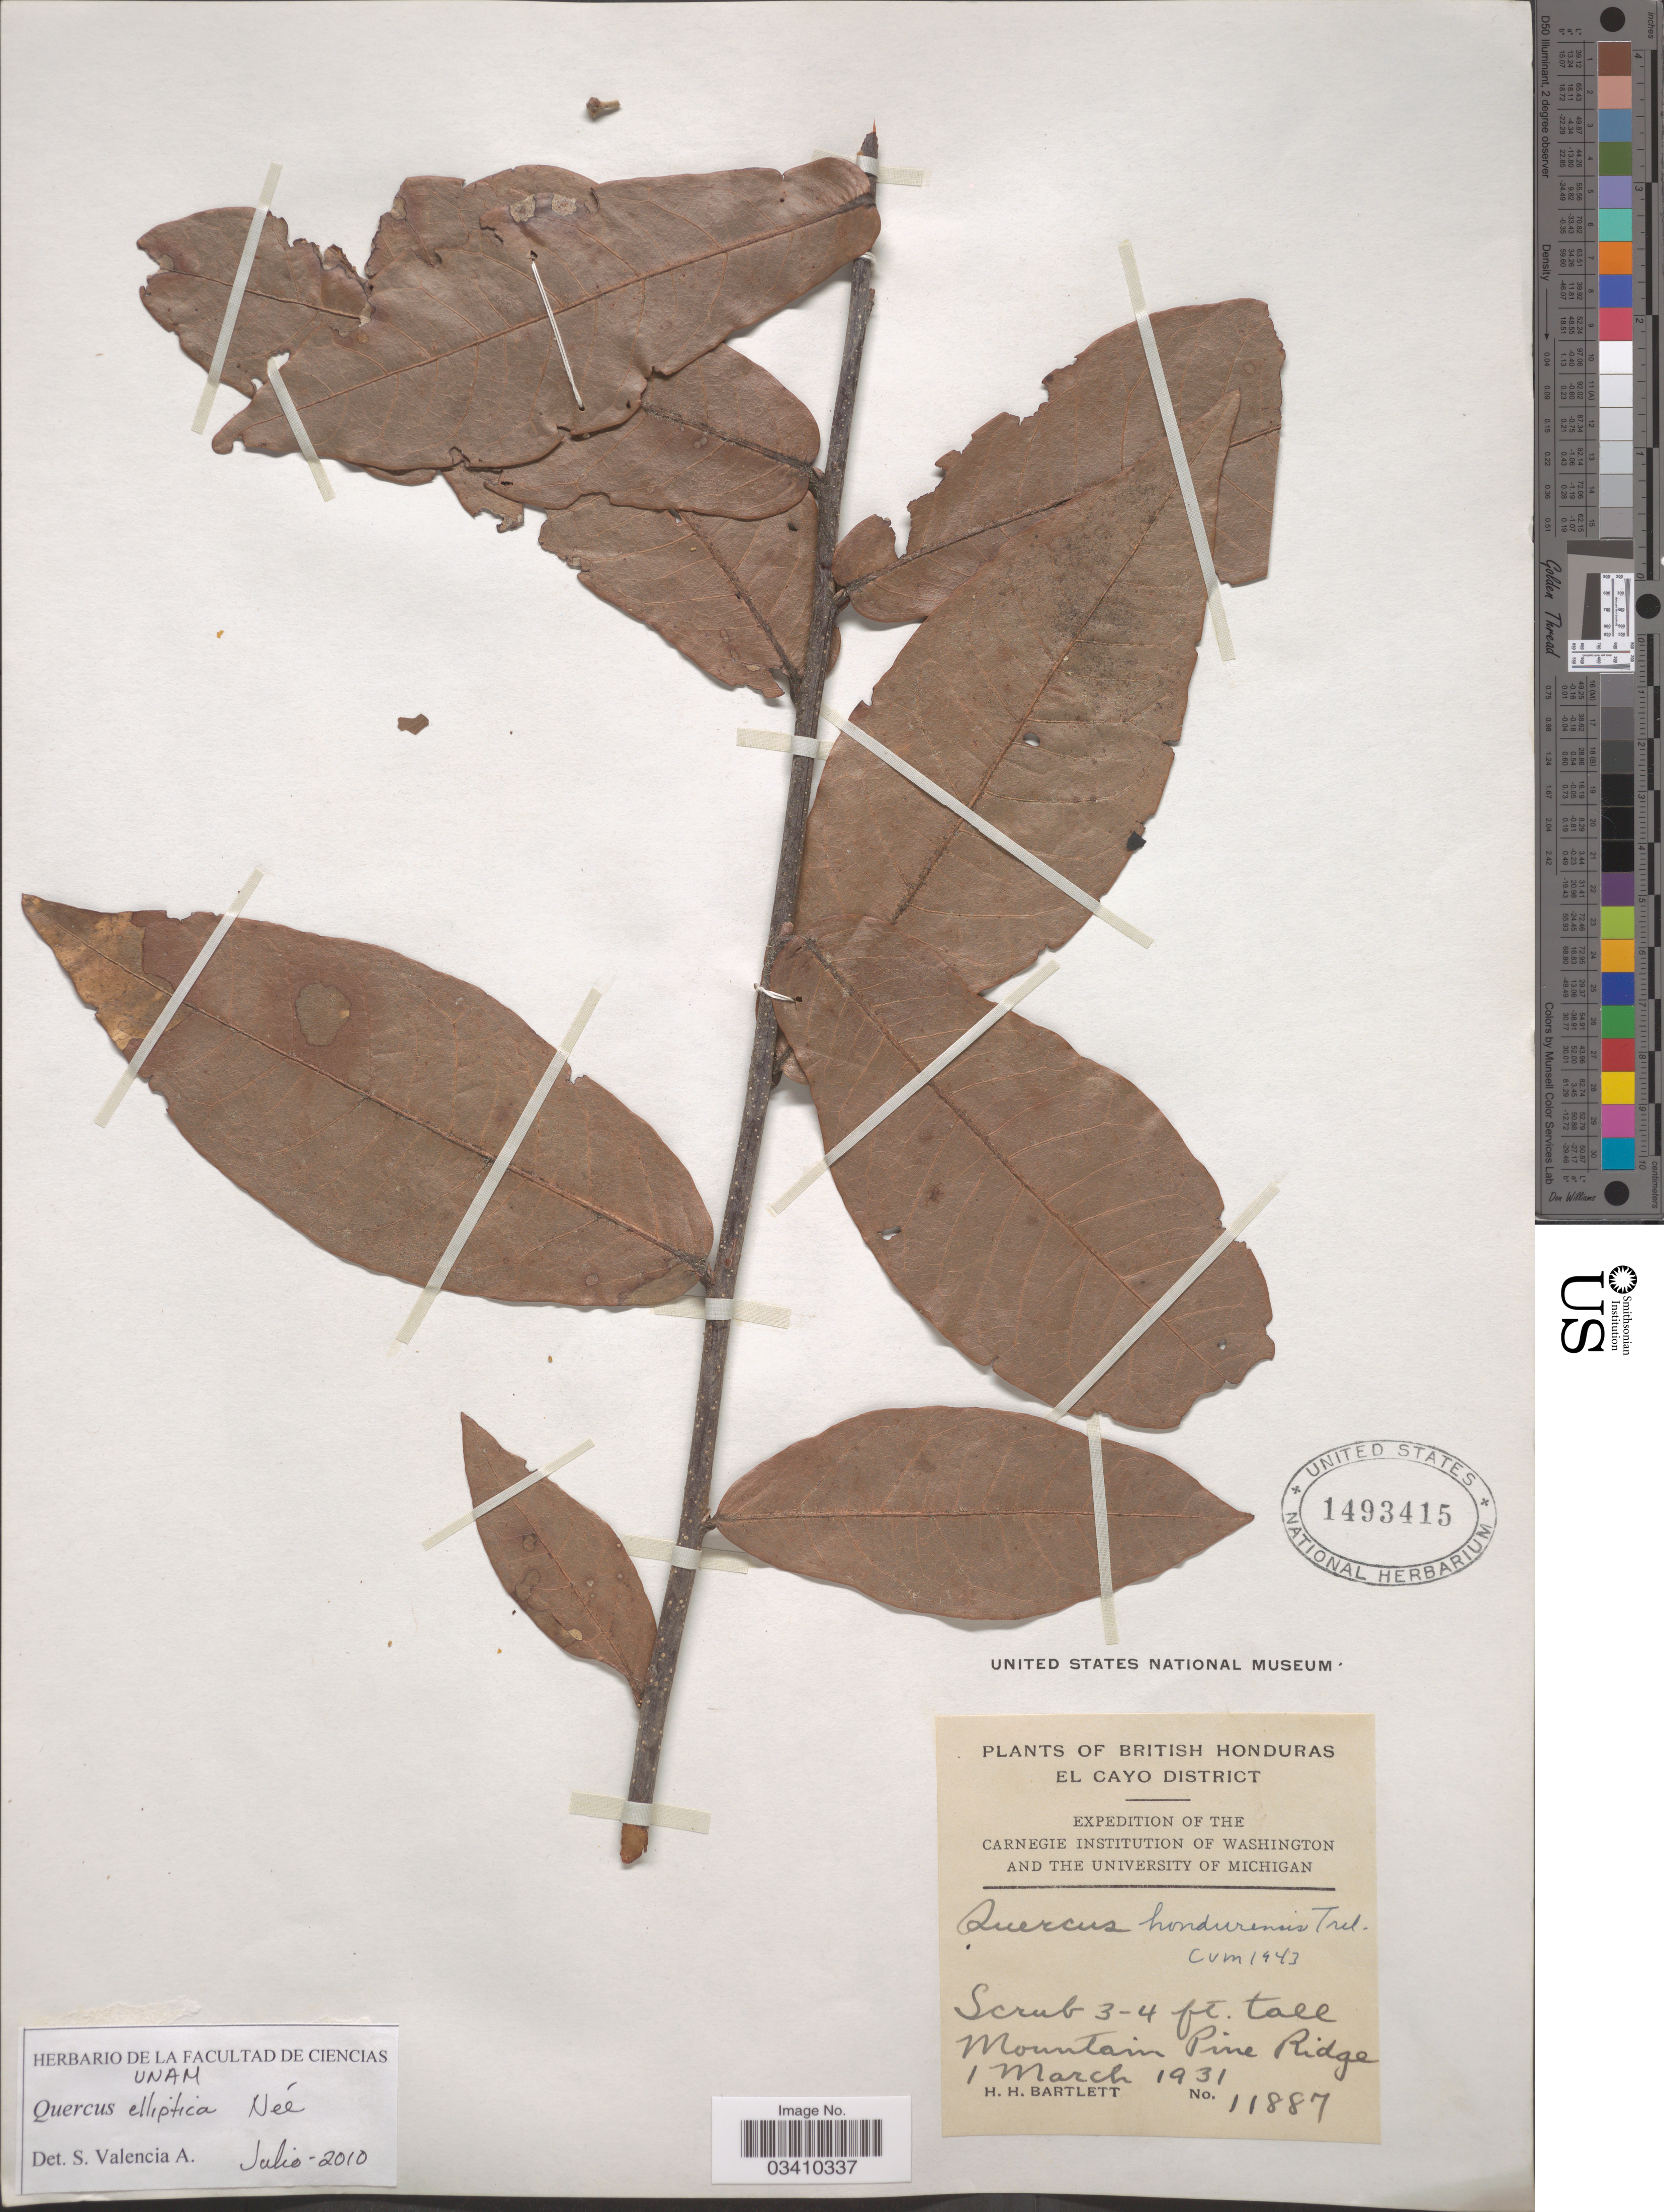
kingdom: Plantae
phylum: Tracheophyta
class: Magnoliopsida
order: Fagales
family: Fagaceae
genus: Quercus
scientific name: Quercus elliptica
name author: Née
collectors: H. H. Bartlett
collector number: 11887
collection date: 1931-03-01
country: Belize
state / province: Cayo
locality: British Honduras. El Cayo District. Mountain Pine Ridge.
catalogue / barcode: US 1493415